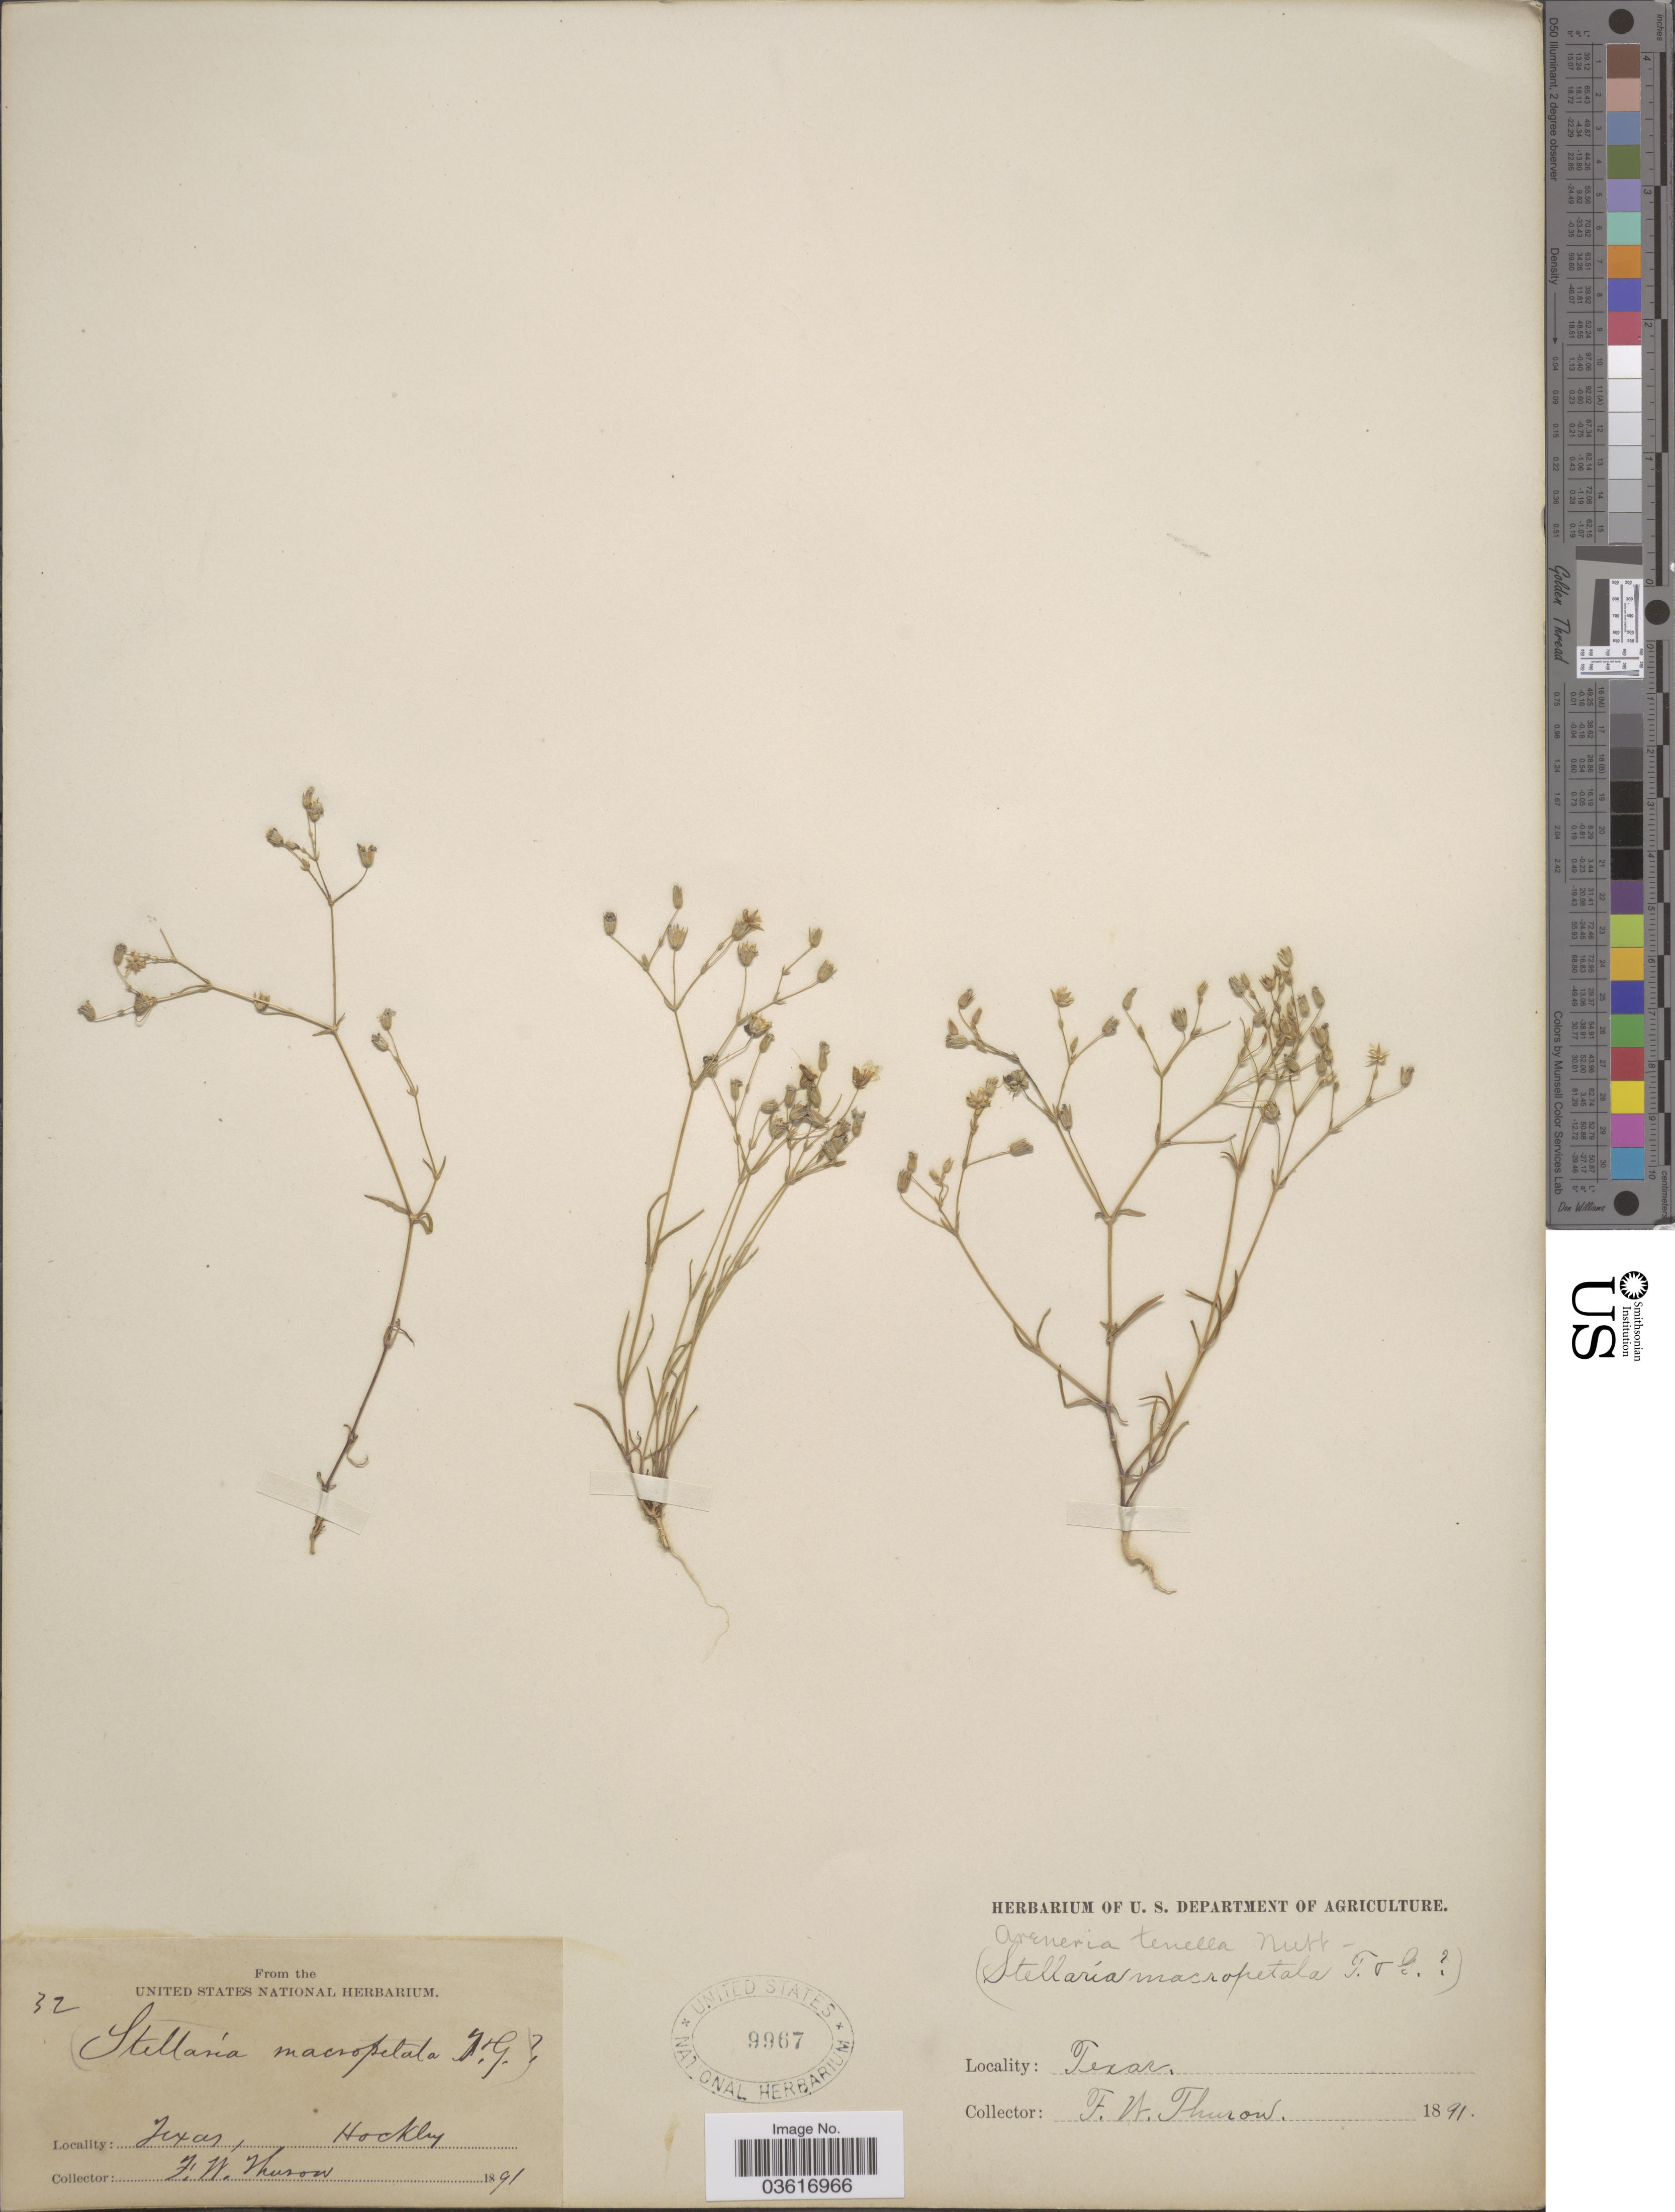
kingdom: Plantae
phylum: Tracheophyta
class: Magnoliopsida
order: Caryophyllales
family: Caryophyllaceae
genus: Minuartia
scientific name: Minuartia tenella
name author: (J. Gay) Mattf.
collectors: F. W. Thurow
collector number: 32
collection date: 1891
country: United States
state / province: Texas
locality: Hockley.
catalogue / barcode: US 9967